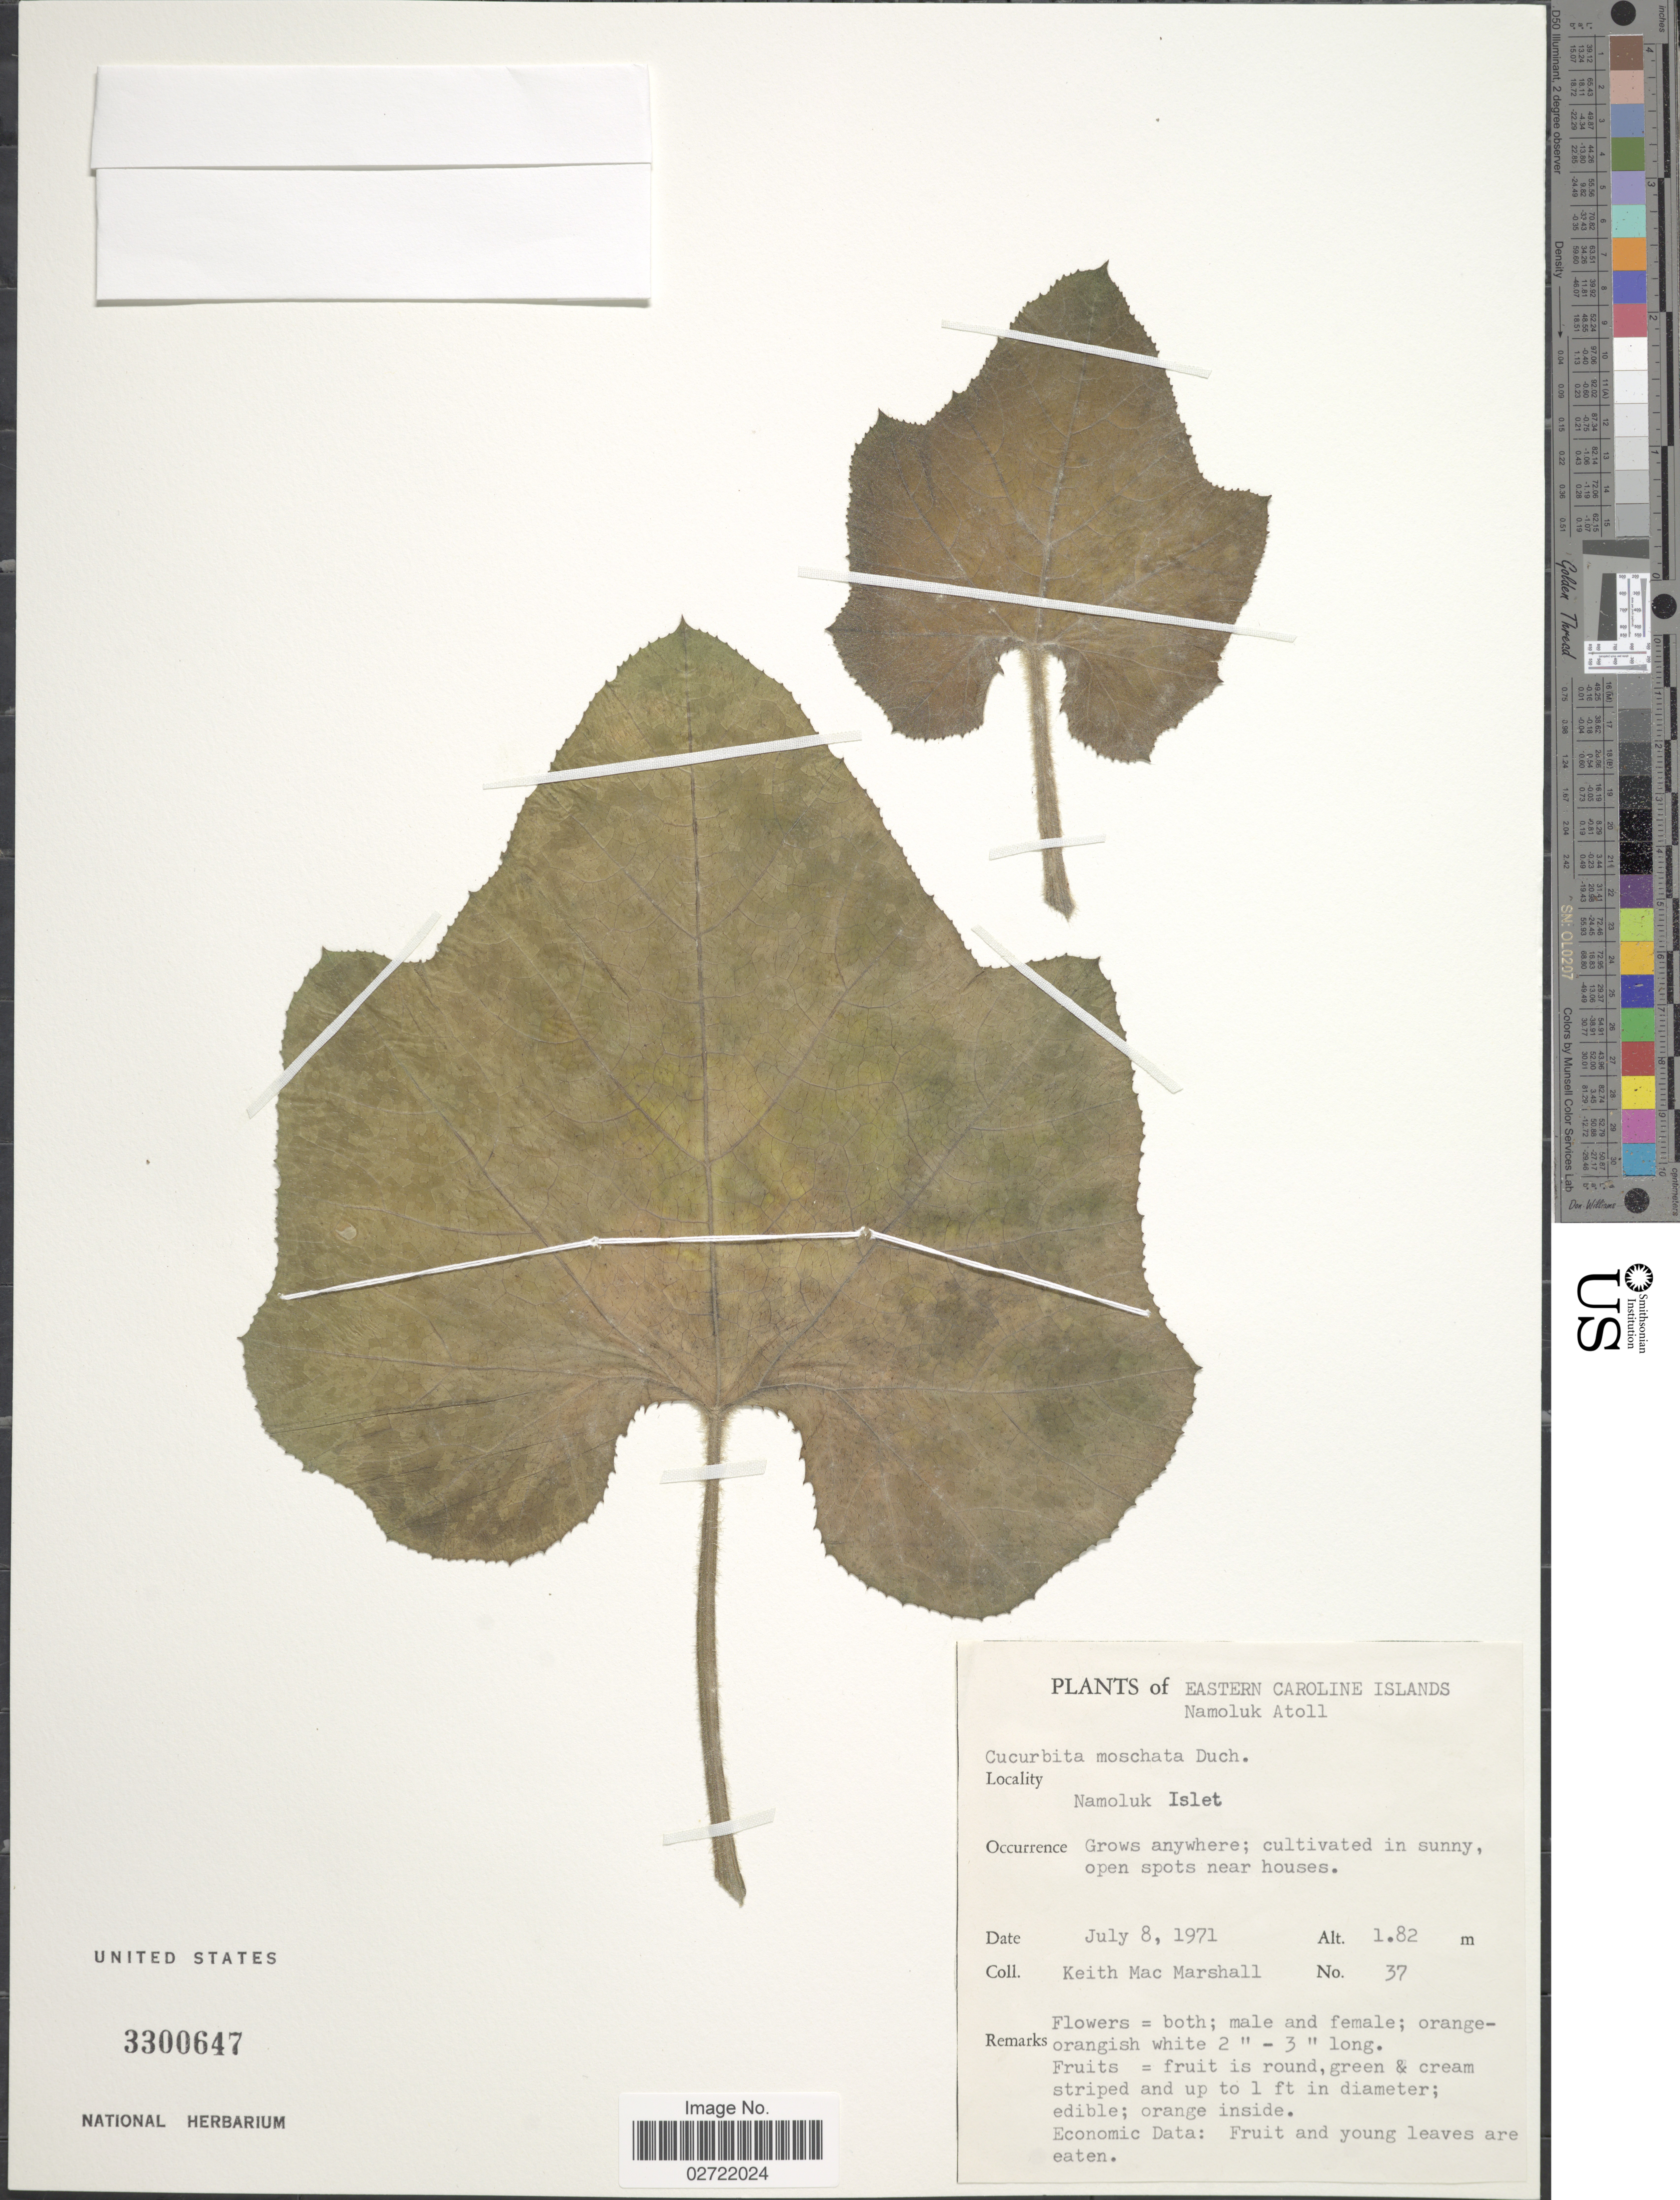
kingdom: Plantae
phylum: Tracheophyta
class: Magnoliopsida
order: Cucurbitales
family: Cucurbitaceae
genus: Cucurbita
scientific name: Cucurbita moschata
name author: (Duch.) Poir.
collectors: K. Macmarshall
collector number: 37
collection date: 1971-07-08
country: Micronesia, Federated States of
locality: Eastern Caroline Islands, Namoluk Atoll, Namoluk Islet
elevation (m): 182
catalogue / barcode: US 3300647